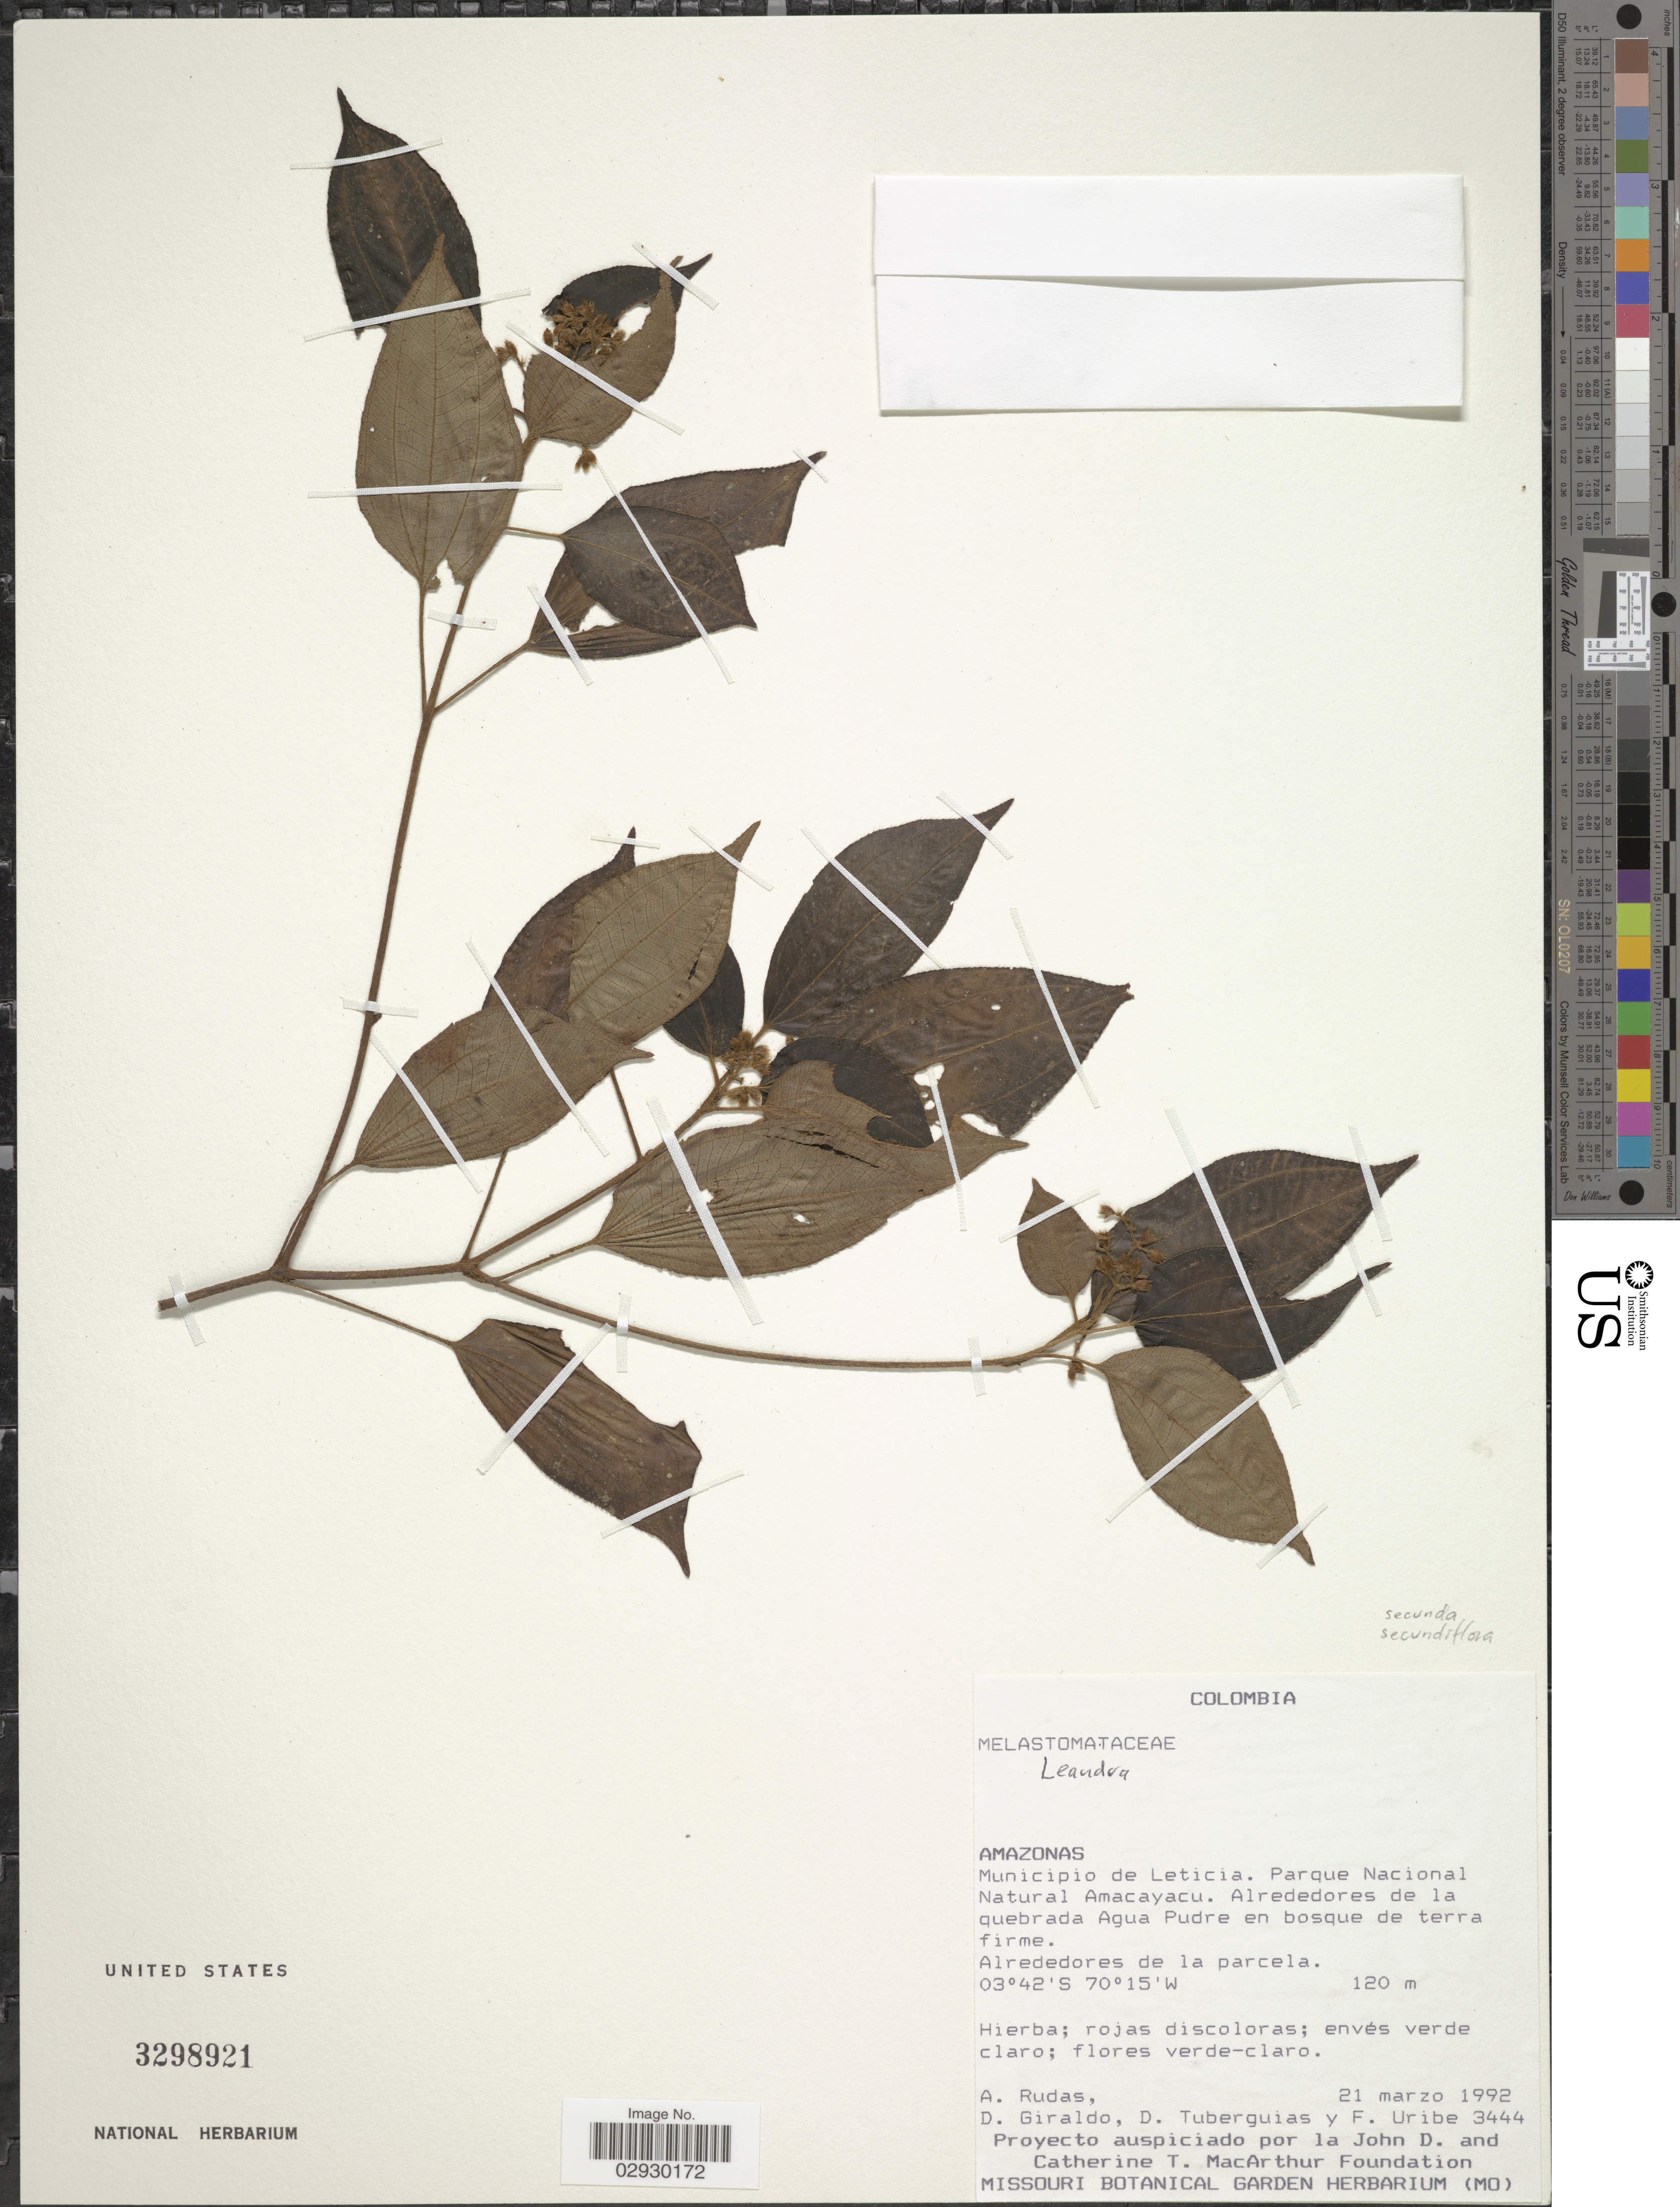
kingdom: Plantae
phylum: Tracheophyta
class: Magnoliopsida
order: Myrtales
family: Melastomataceae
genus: Leandra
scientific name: Leandra sp.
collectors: A. Rudas, D. Giraldo, D. Tuberguias & F. Uribe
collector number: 3444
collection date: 1992-03-21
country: Colombia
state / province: Amazônas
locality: Municipio de Leticia. Parque Nacional Natural Amacayacu. Alrededores de la quebrada Agua Pudre en bosque de terra firme.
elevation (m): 120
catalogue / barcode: US 3298921